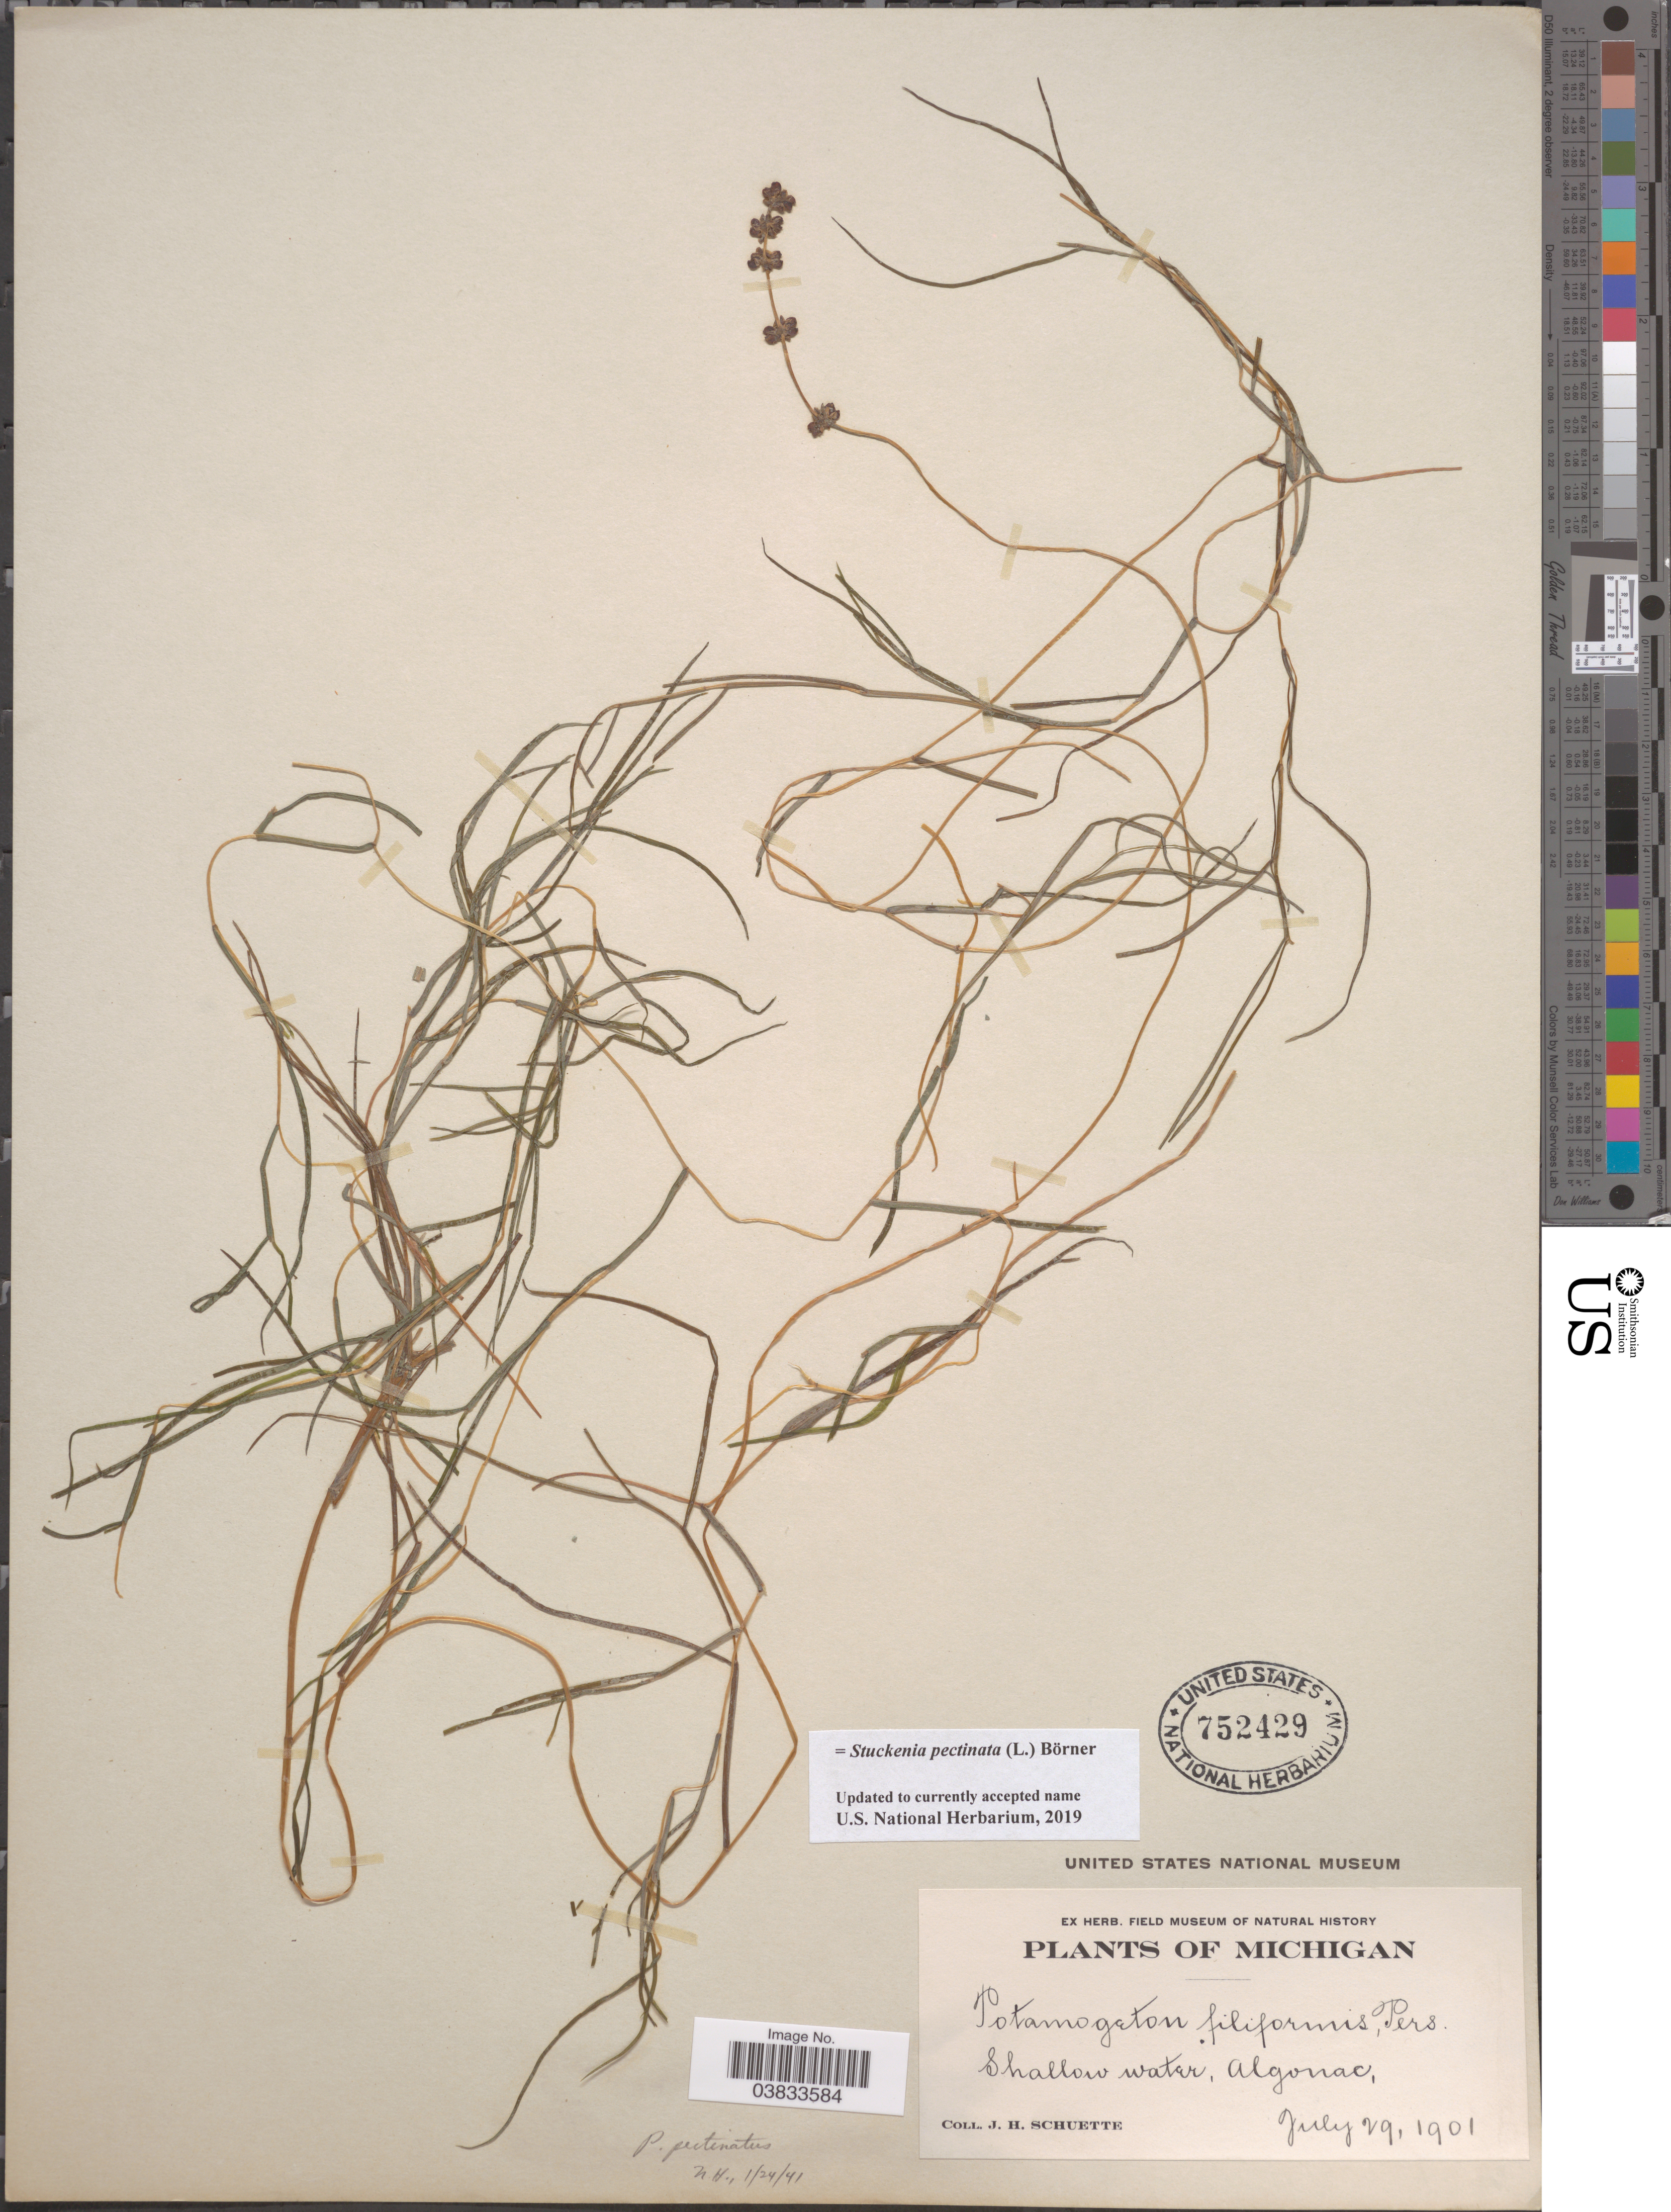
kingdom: Plantae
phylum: Tracheophyta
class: Liliopsida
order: Alismatales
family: Potamogetonaceae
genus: Stuckenia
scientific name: Stuckenia pectinata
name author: (L.) Börner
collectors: J. H. Schuette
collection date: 1901-07-29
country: United States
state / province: Michigan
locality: Algonac.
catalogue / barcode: US 752429